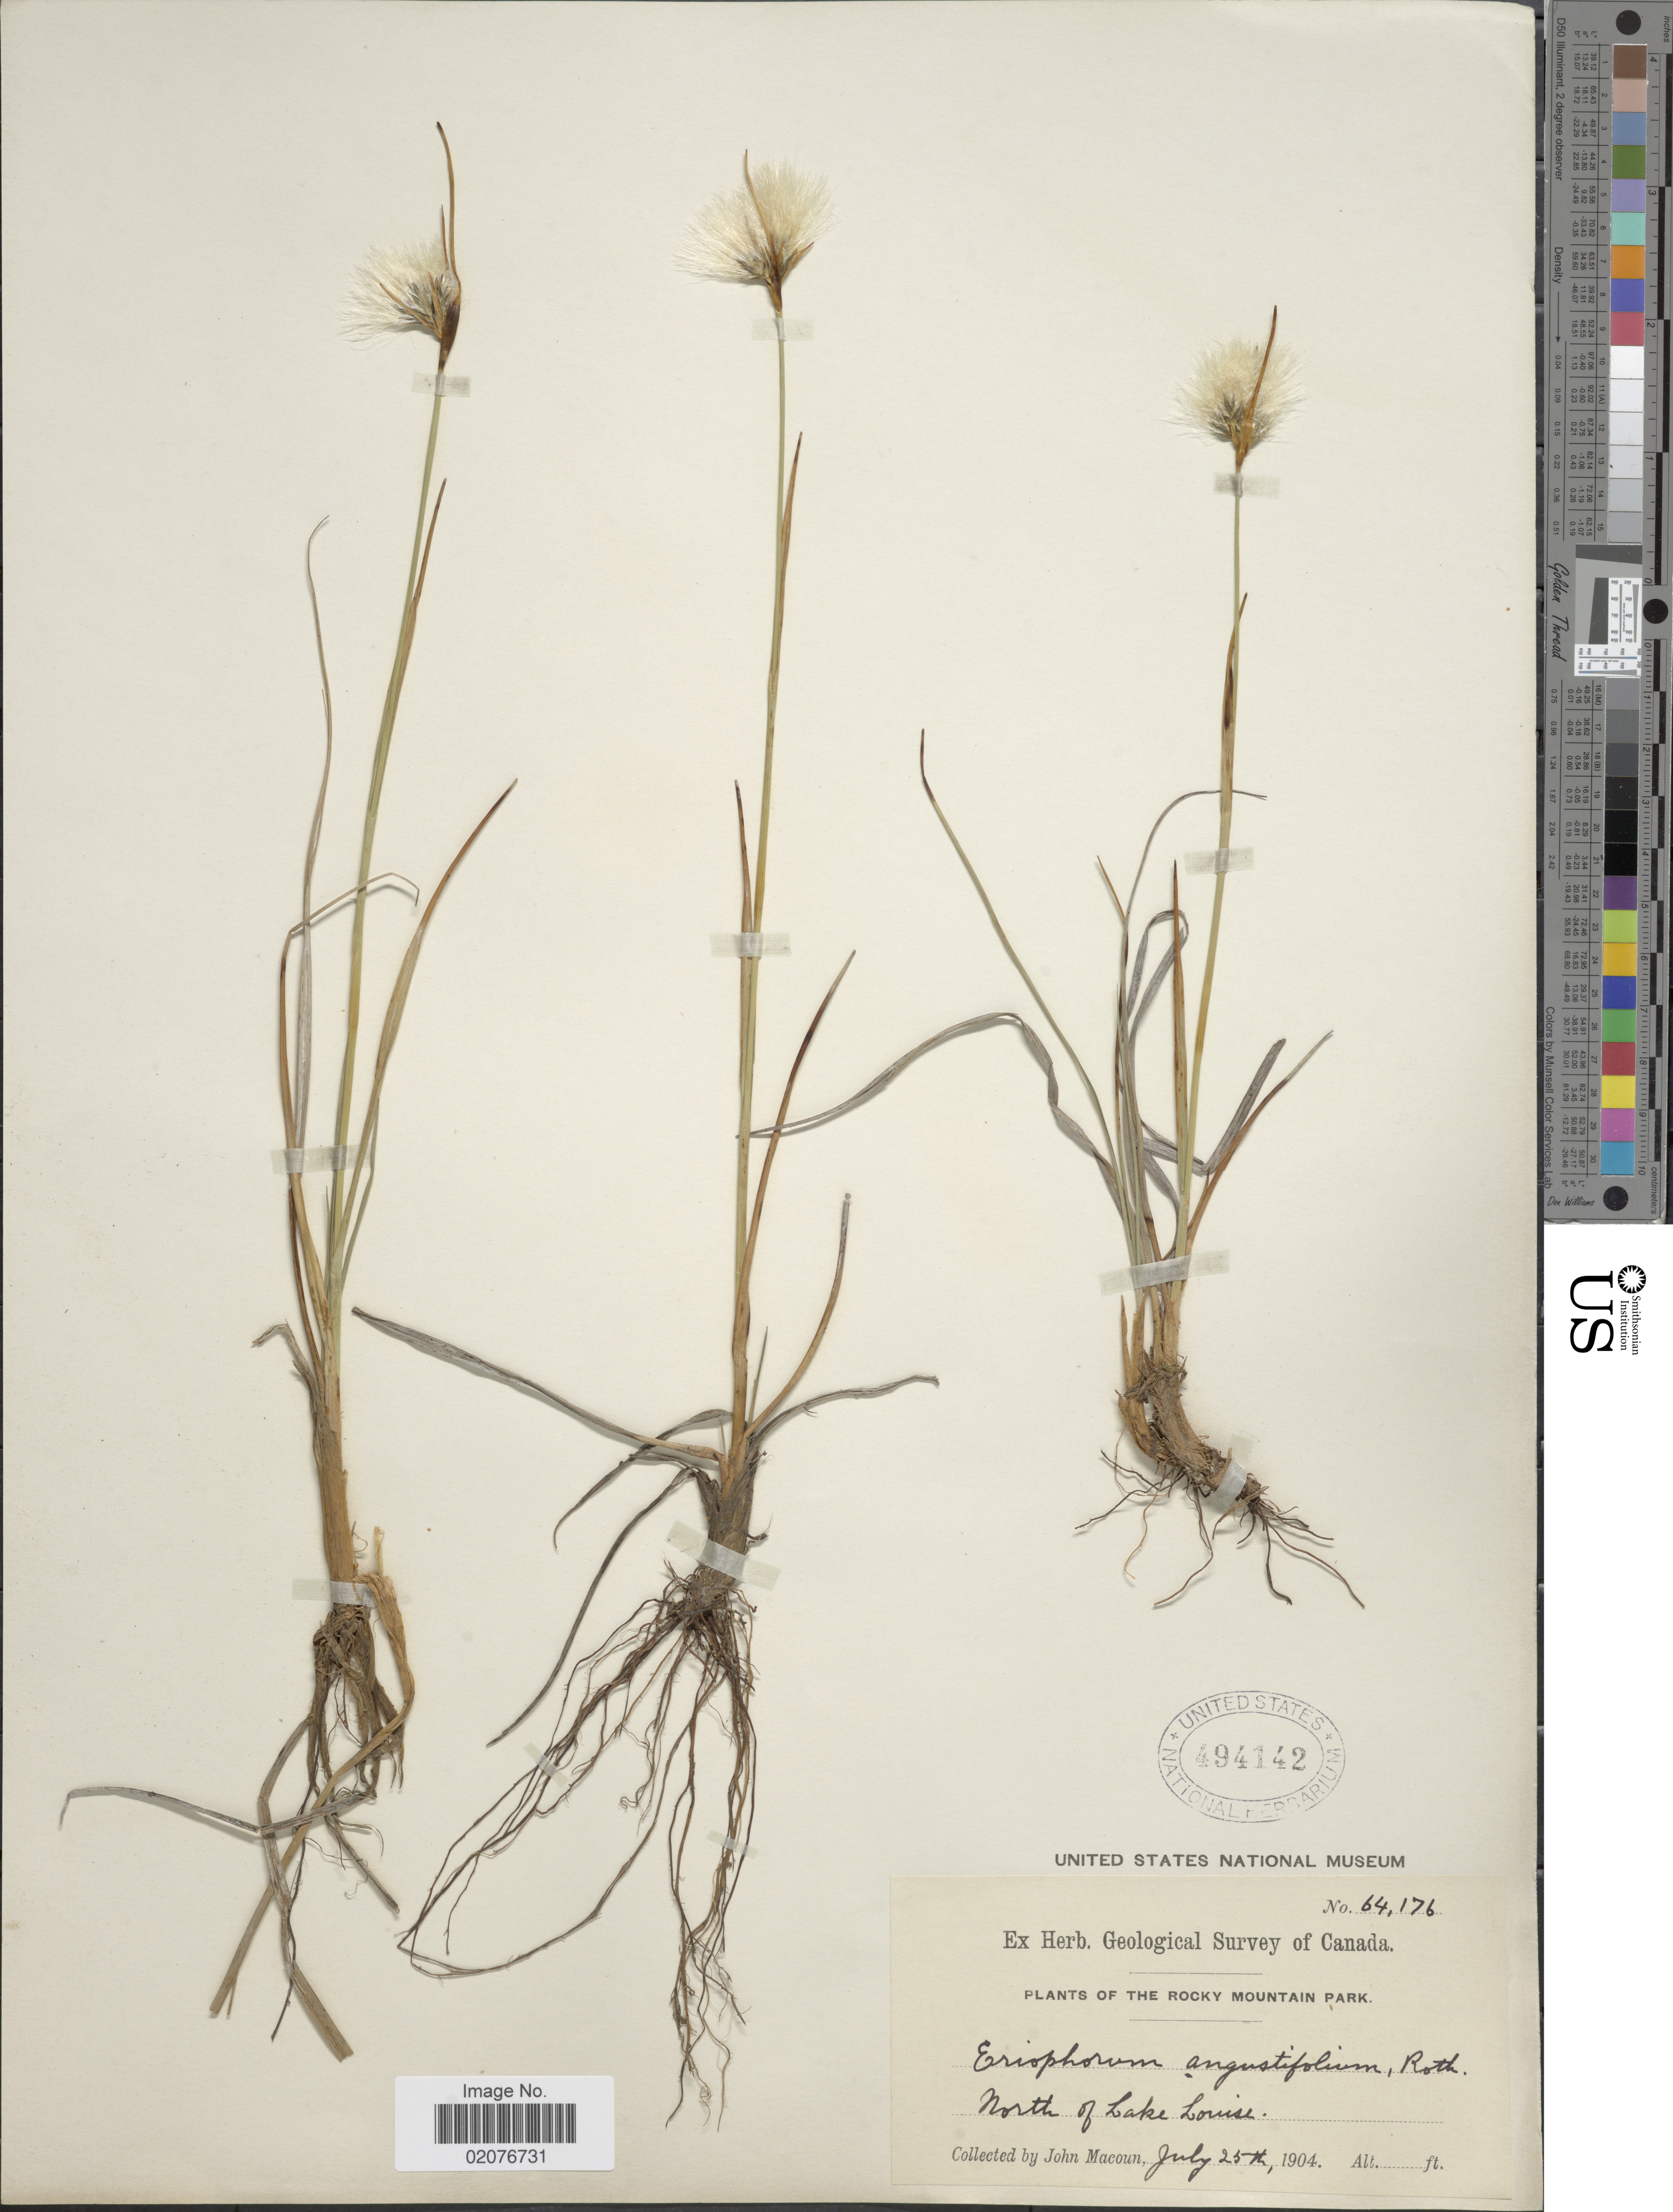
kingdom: Plantae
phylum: Tracheophyta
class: Liliopsida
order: Poales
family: Cyperaceae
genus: Eriophorum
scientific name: Eriophorum angustifolium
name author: Honck.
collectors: J. Macoun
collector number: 64176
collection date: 1904-07-25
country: Canada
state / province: Alberta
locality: The Rocky Mountain Park, North of Lake Louise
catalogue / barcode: US 494142